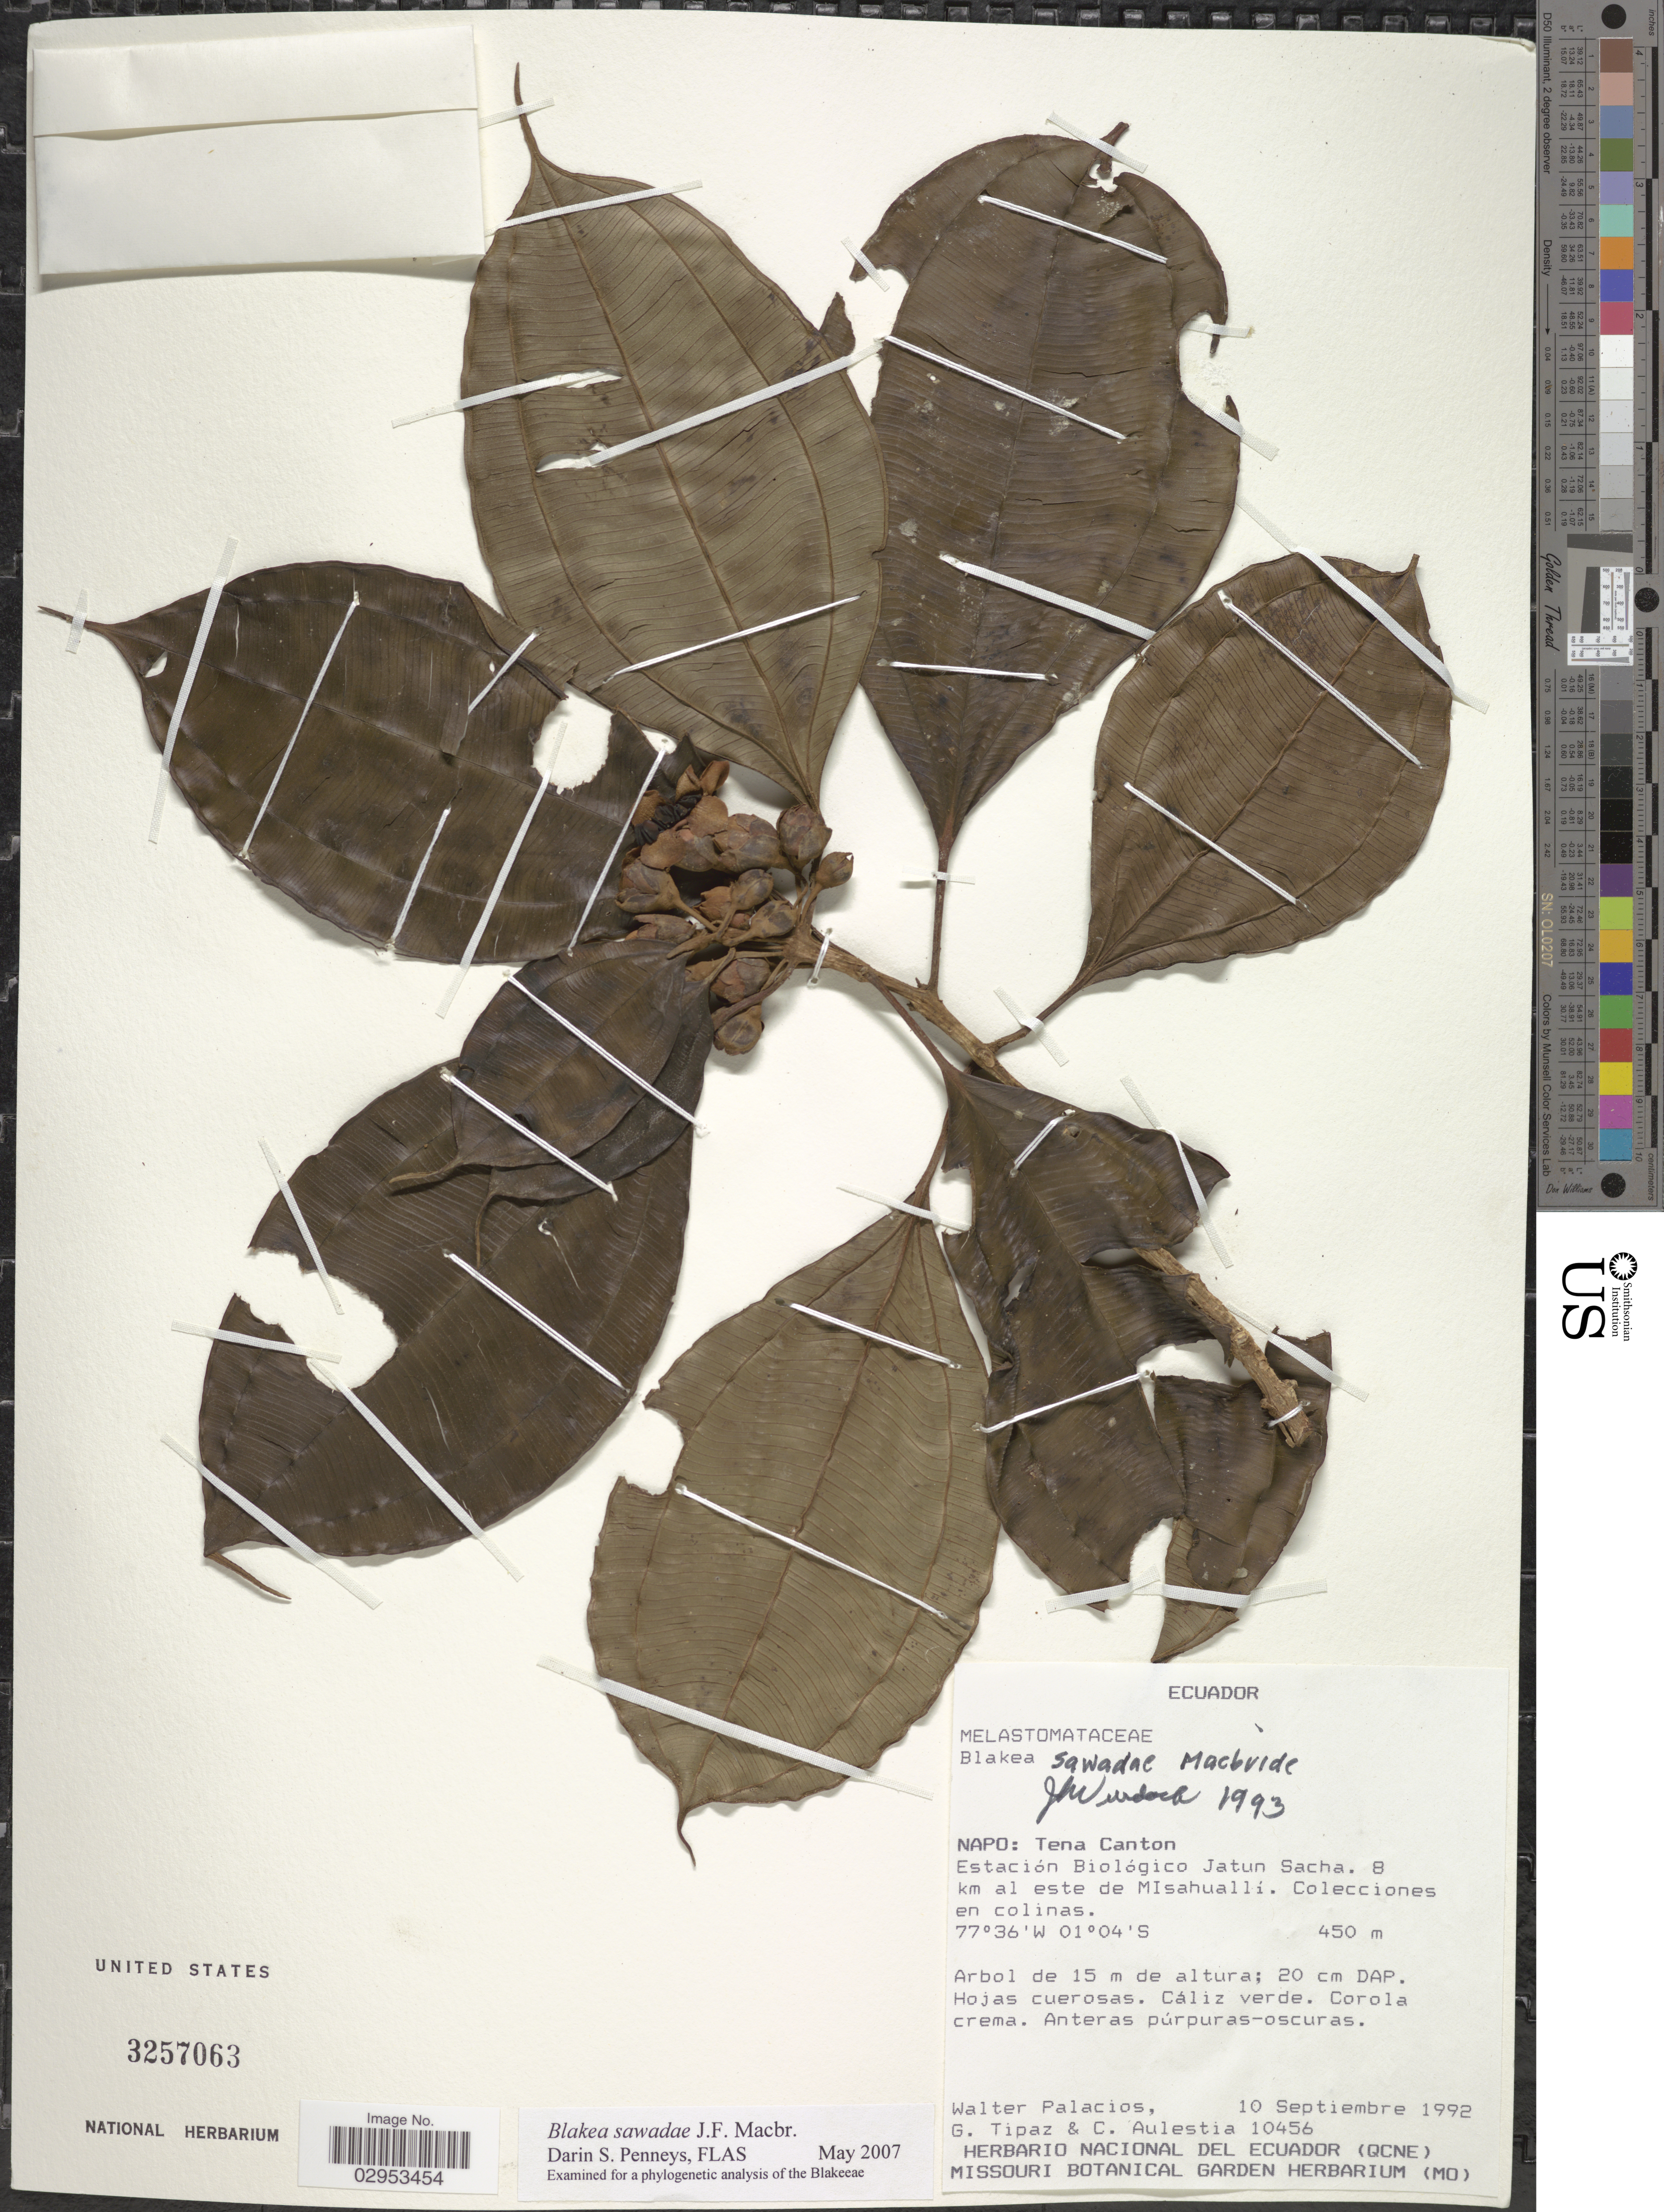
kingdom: Plantae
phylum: Tracheophyta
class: Magnoliopsida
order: Myrtales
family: Melastomataceae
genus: Blakea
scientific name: Blakea sawadae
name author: J.F. Macbr.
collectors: W. Palacios, G. Tipaz & C. Aulestia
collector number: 10456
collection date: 1992-09-10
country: Ecuador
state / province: Napo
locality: Tena Canton. Estación Biológica Jatun Sacha. 8 km al este de MIsahuallí. En colinas.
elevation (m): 450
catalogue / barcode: US 3257063